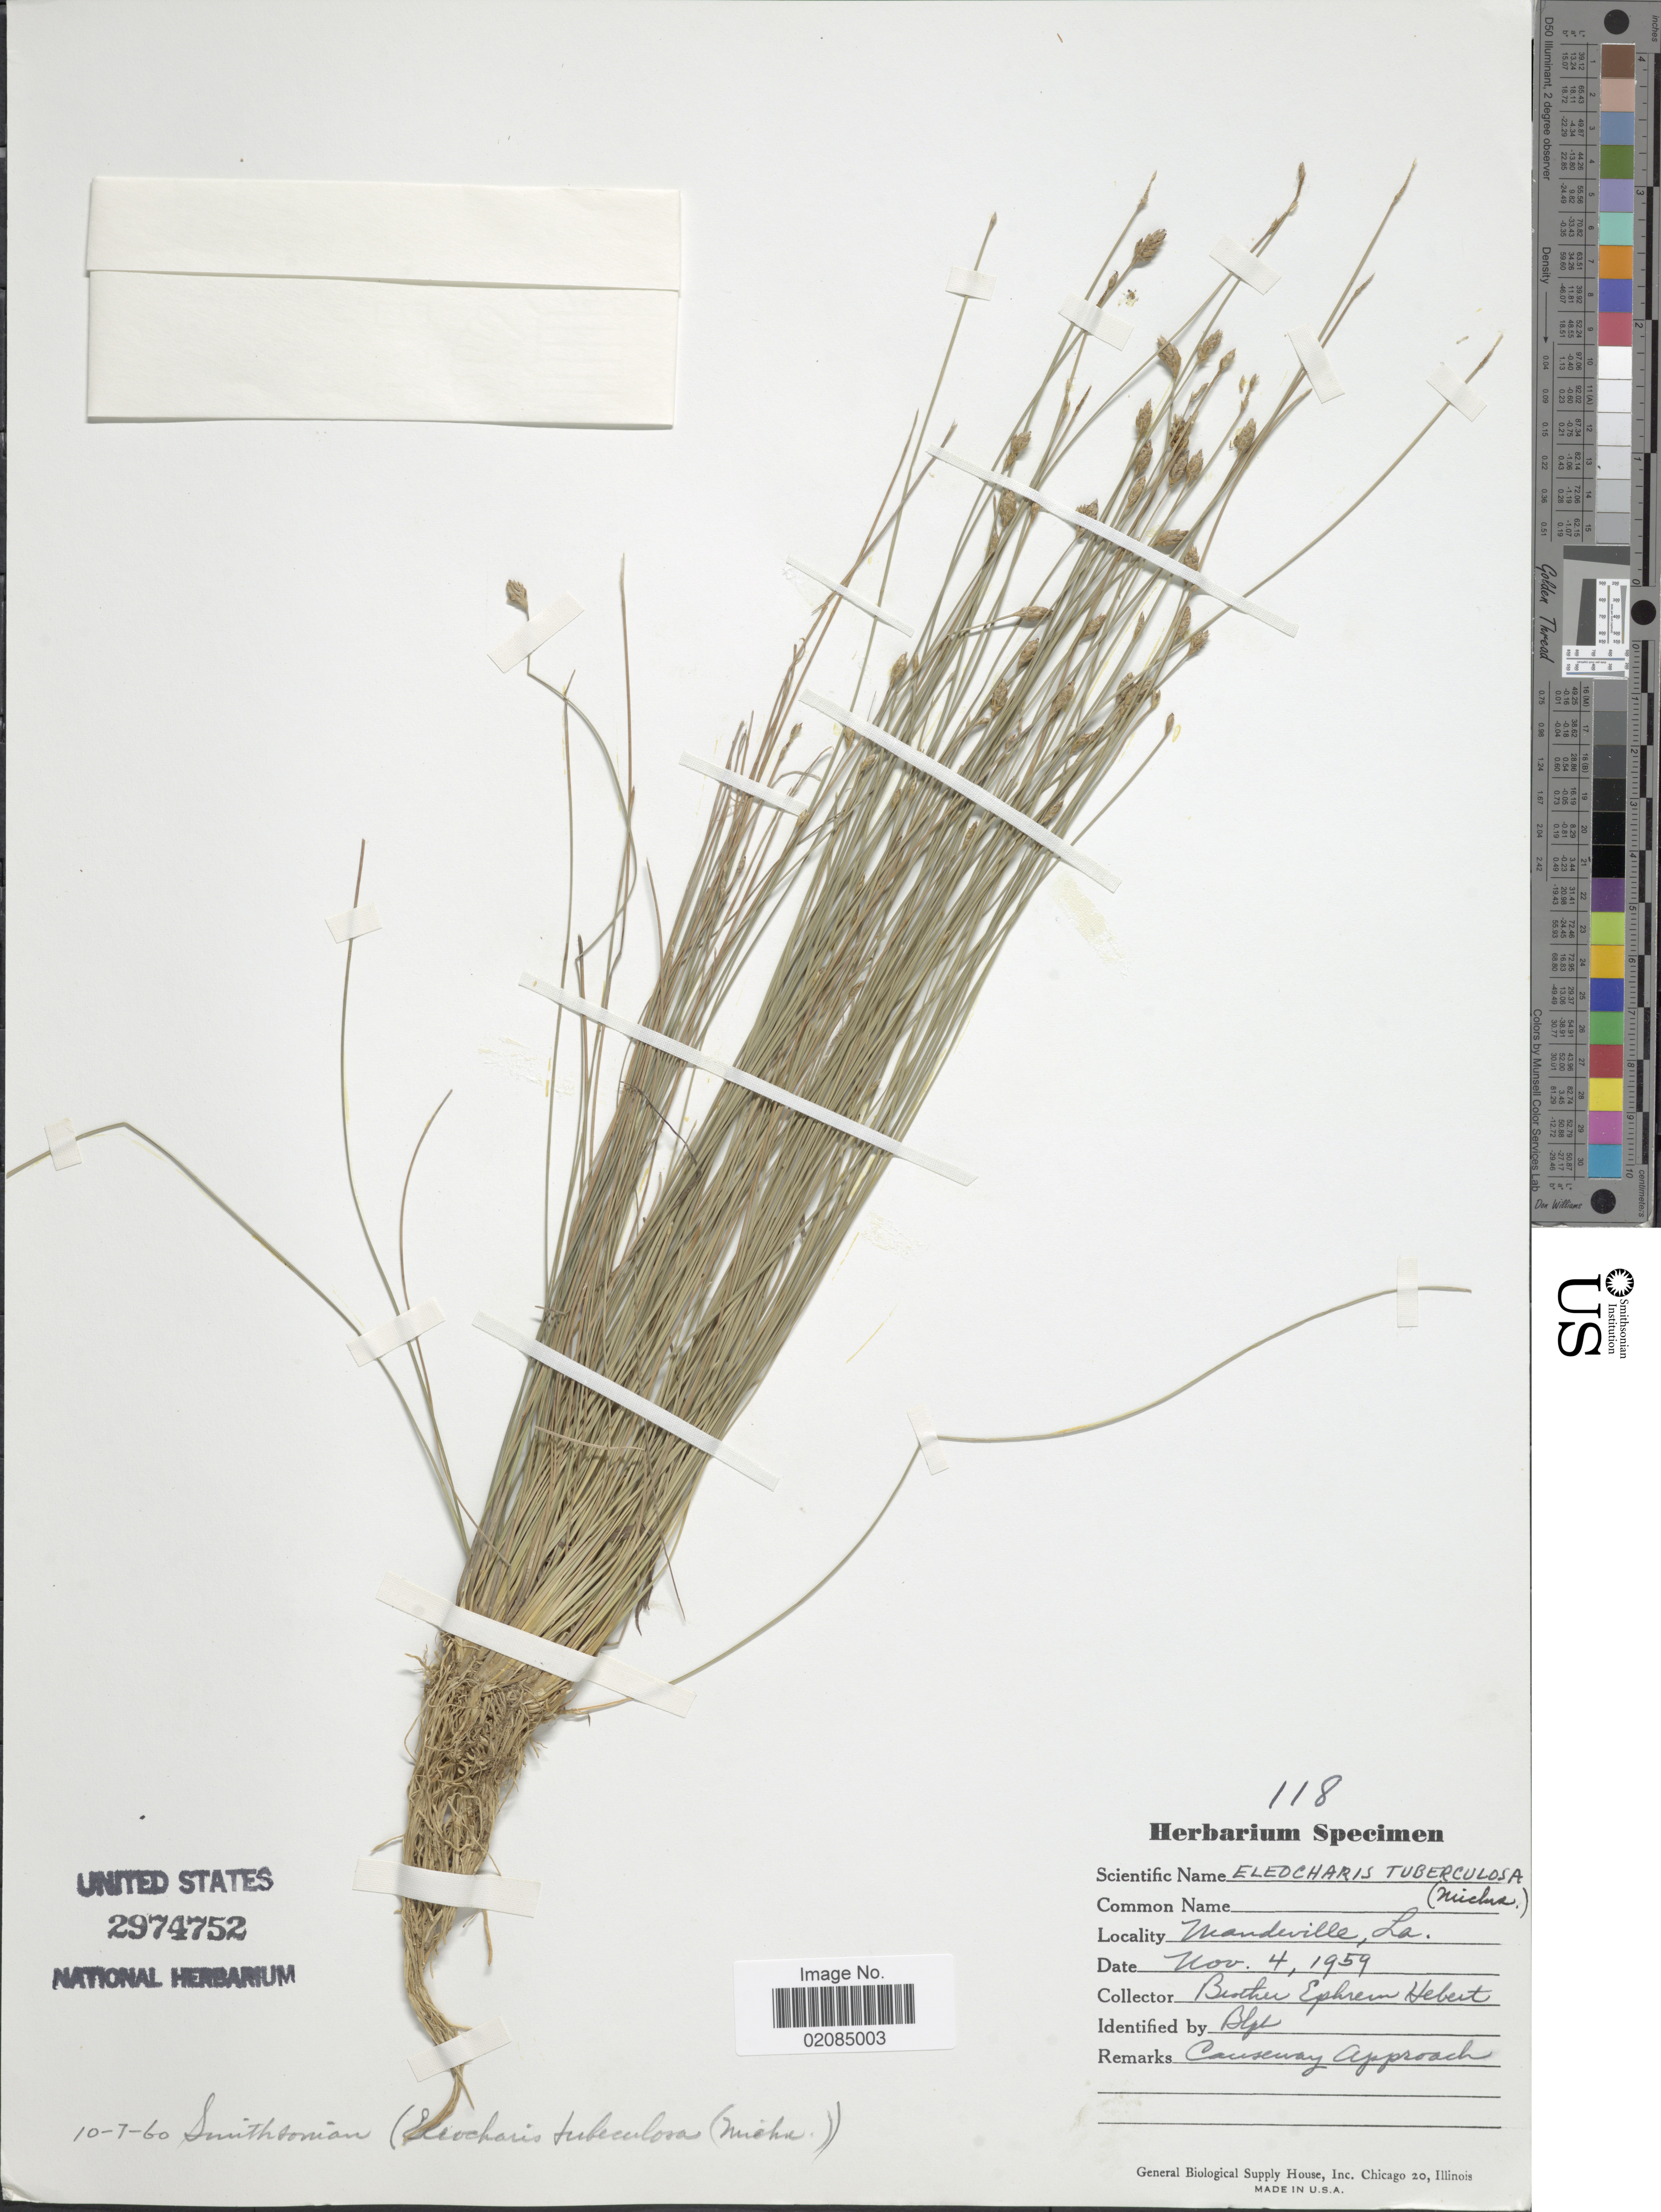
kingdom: Plantae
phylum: Tracheophyta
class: Liliopsida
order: Poales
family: Cyperaceae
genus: Eleocharis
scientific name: Eleocharis tuberculosa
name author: (Michx.) Roem. & Schult.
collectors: E. Hebert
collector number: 118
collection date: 1959-11-04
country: United States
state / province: Louisiana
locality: Mandeville.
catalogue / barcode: US 2974752